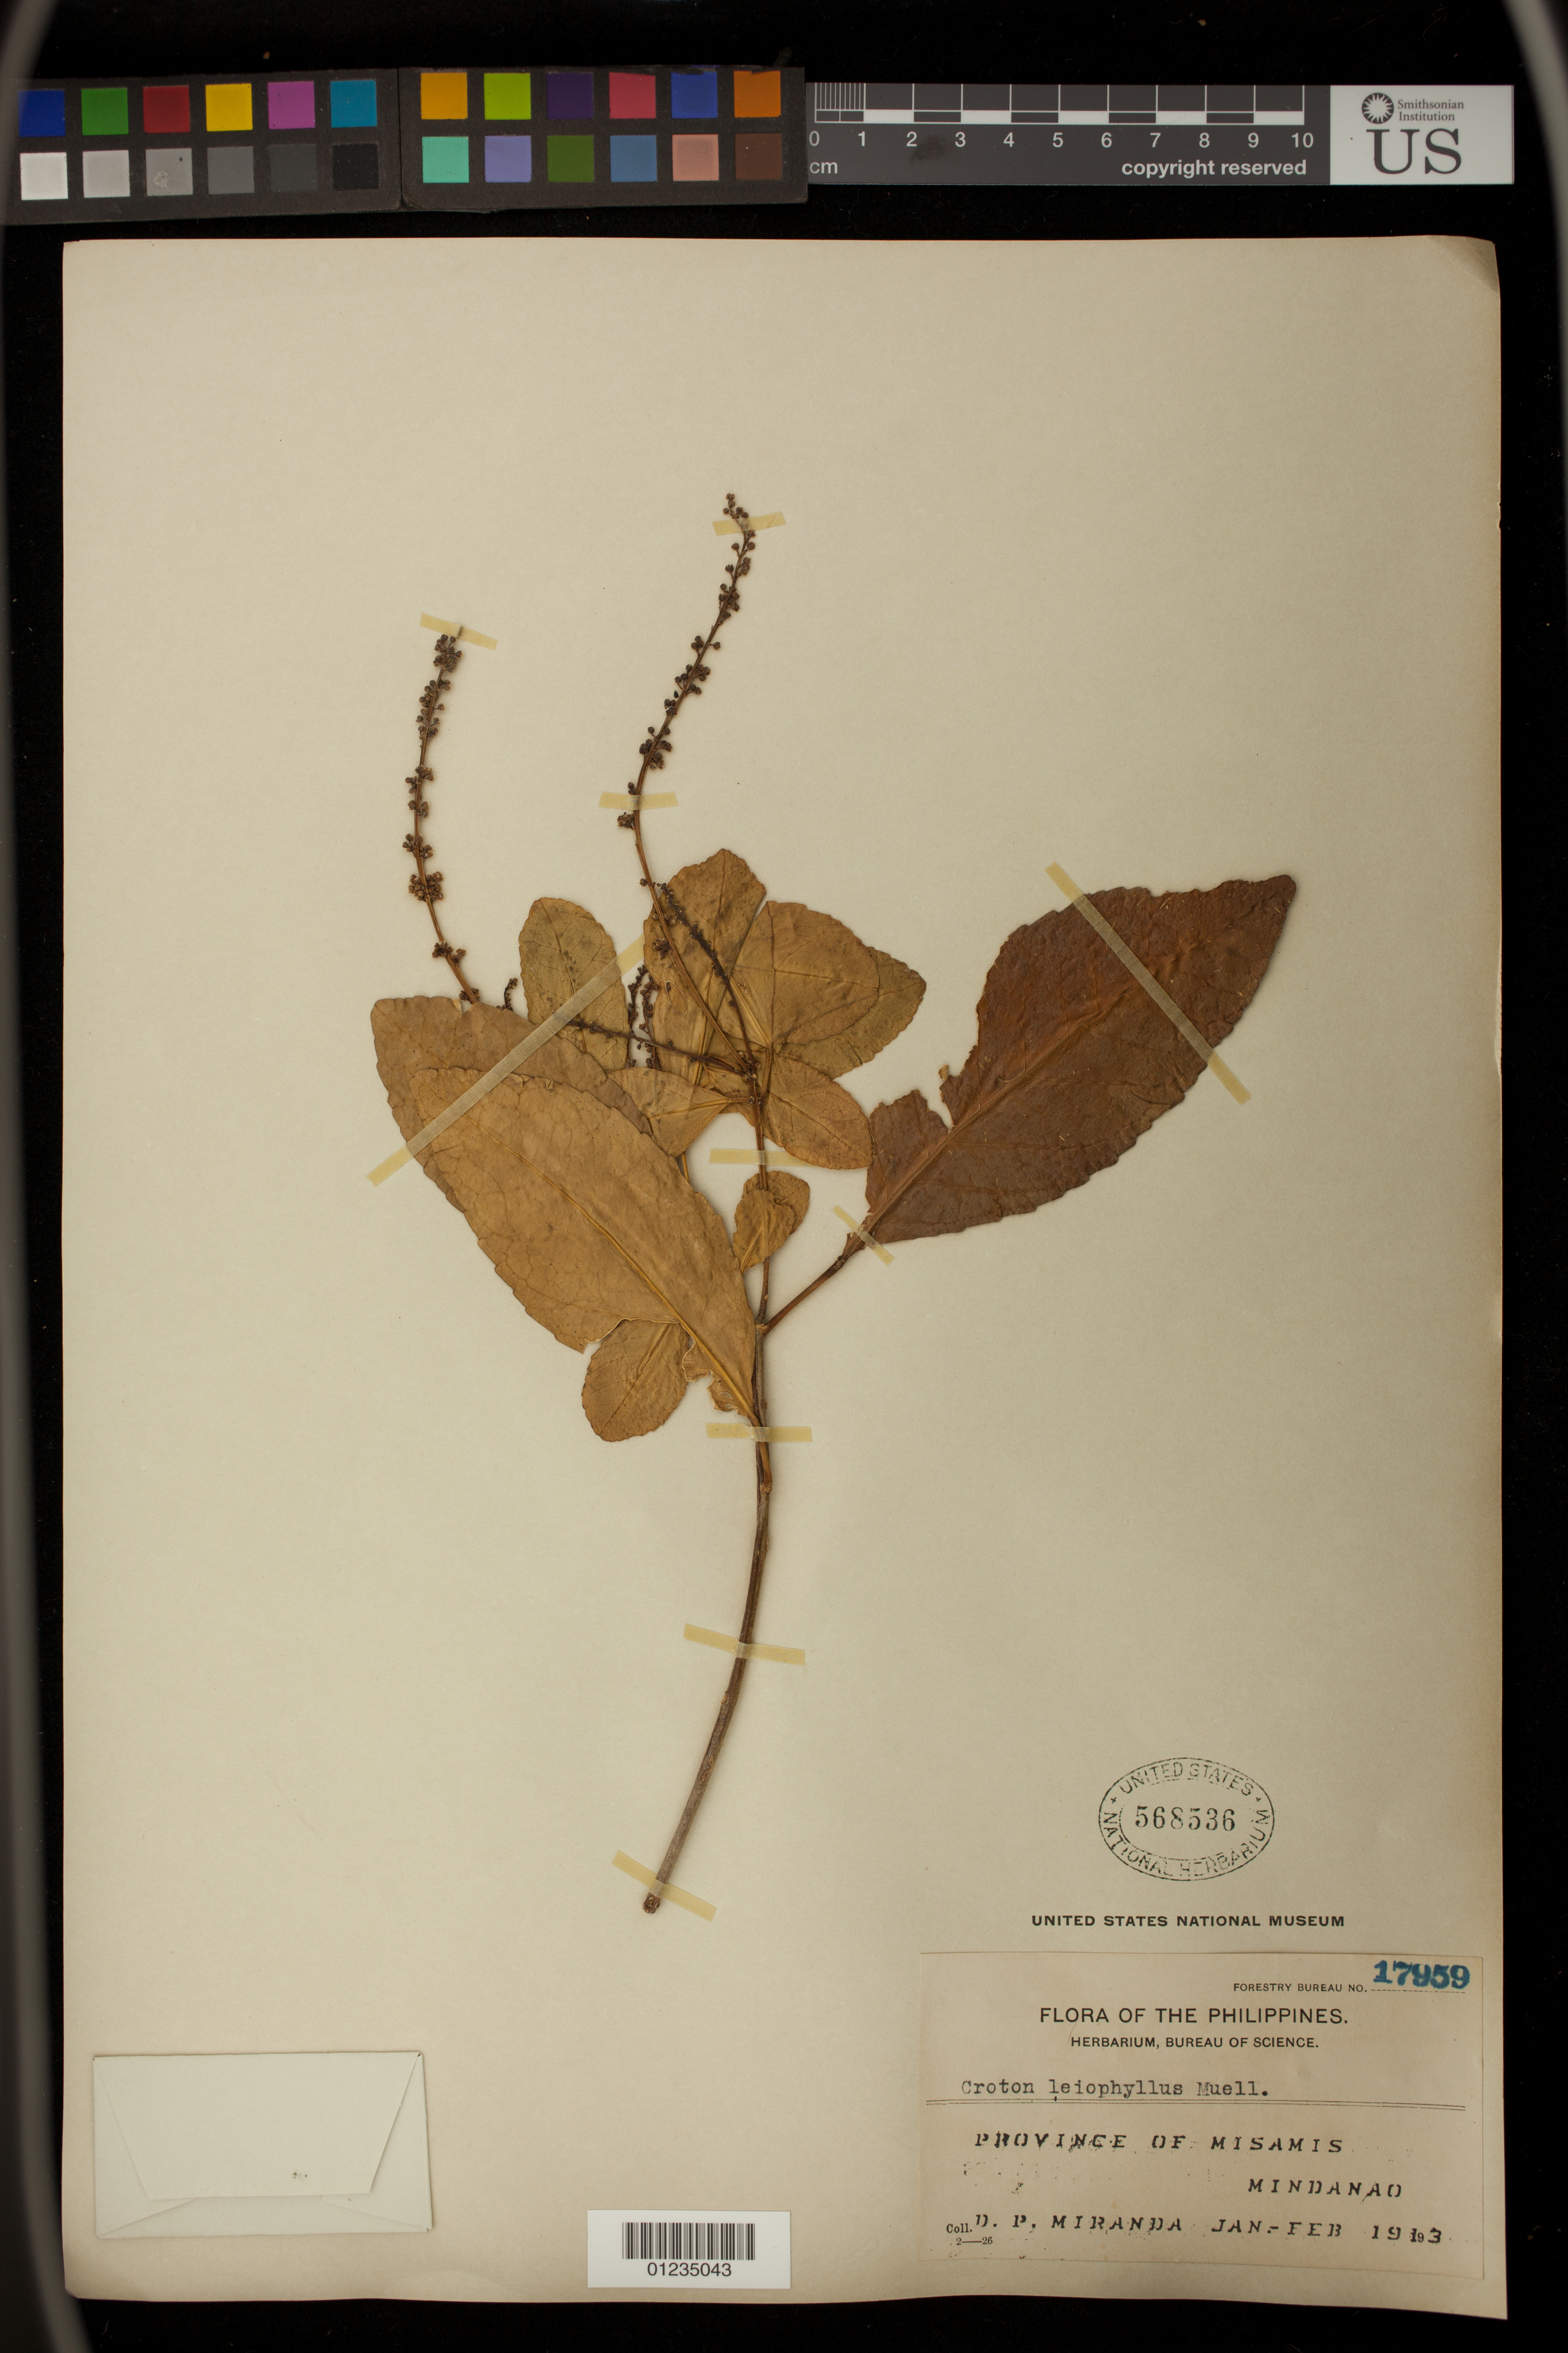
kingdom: Plantae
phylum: Tracheophyta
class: Magnoliopsida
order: Malpighiales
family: Euphorbiaceae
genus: Croton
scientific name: Croton leiophyllus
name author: Müll. Arg.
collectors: D. P. Miranda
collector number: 17959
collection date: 1913-01/1913-02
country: Philippines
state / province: Northern Mindanao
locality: Mindanao, Misamis Province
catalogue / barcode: US 568536